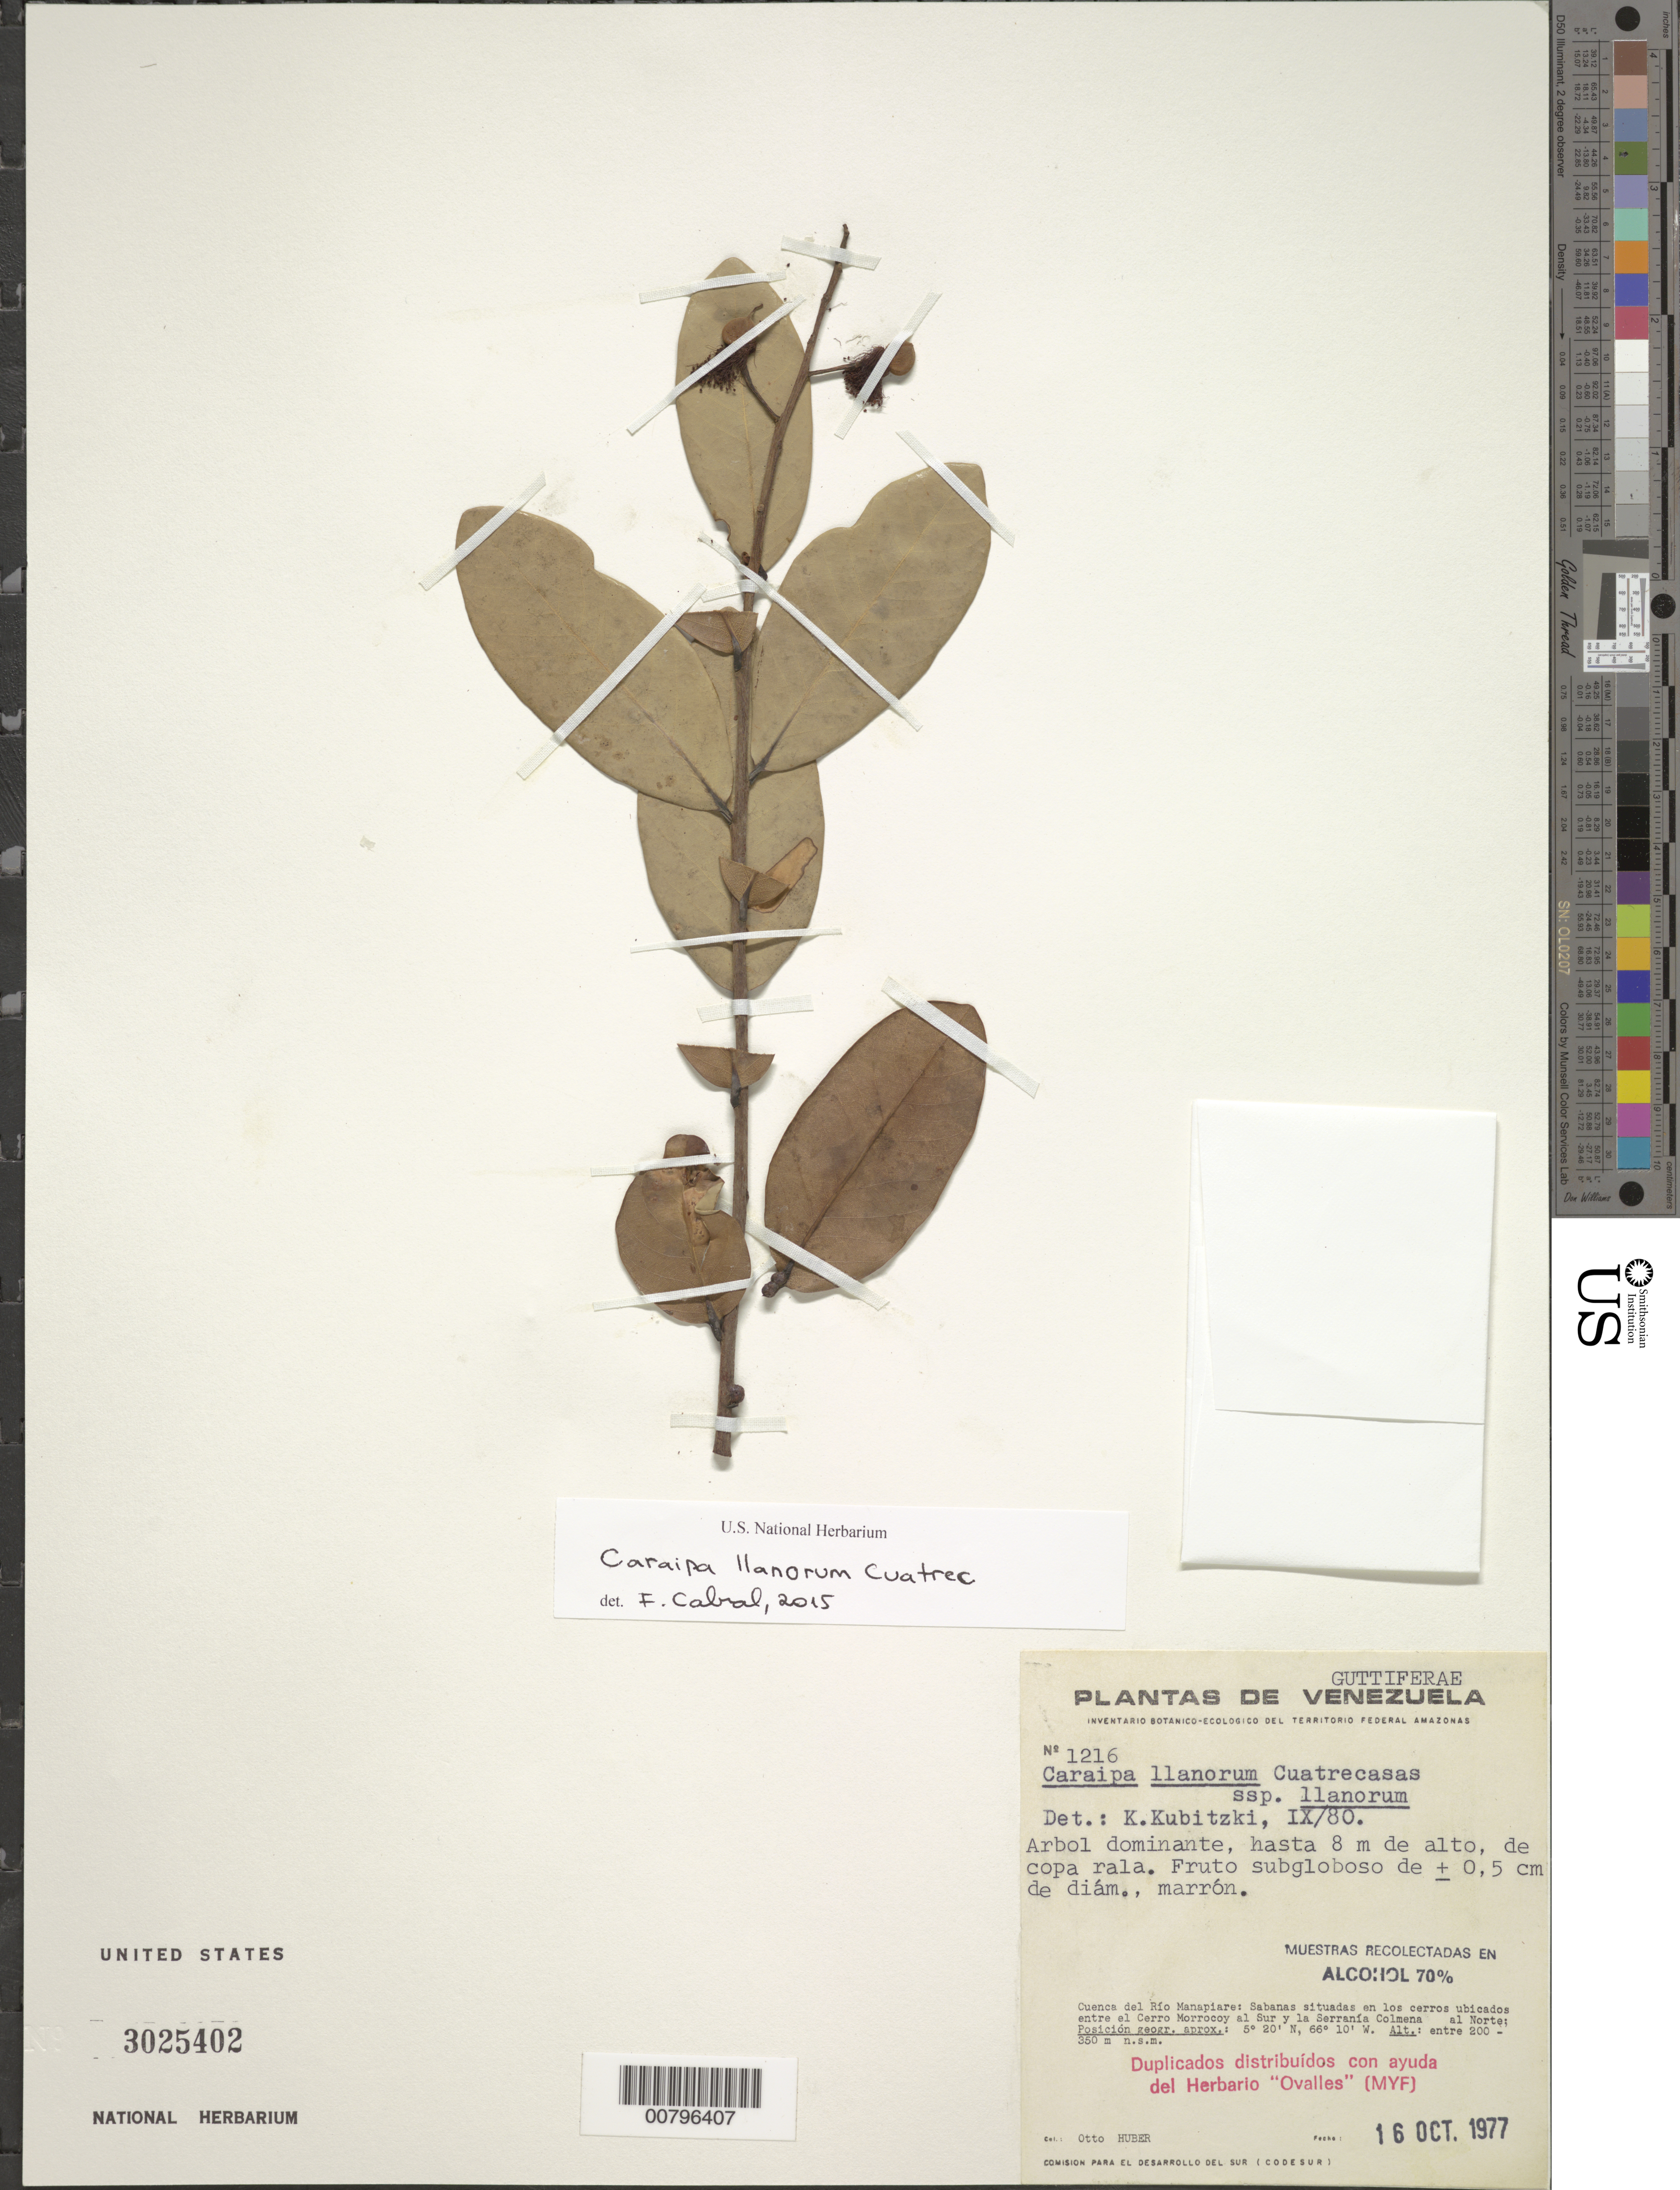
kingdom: Plantae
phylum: Tracheophyta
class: Magnoliopsida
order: Malpighiales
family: Calophyllaceae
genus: Caraipa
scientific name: Caraipa llanorum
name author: Cuatrec.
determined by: Cabral, F. N.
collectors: O. Huber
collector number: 1216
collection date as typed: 16-Oct-77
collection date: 1977-10-16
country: Venezuela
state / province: Amazonas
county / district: Atures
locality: Río Manapiare, cuenca, entre el Cerro Morrocoy al Sur y la Serrania Colmena al Norte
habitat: Sabanas situadas en los corros ubicados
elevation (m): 200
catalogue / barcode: US 3025402